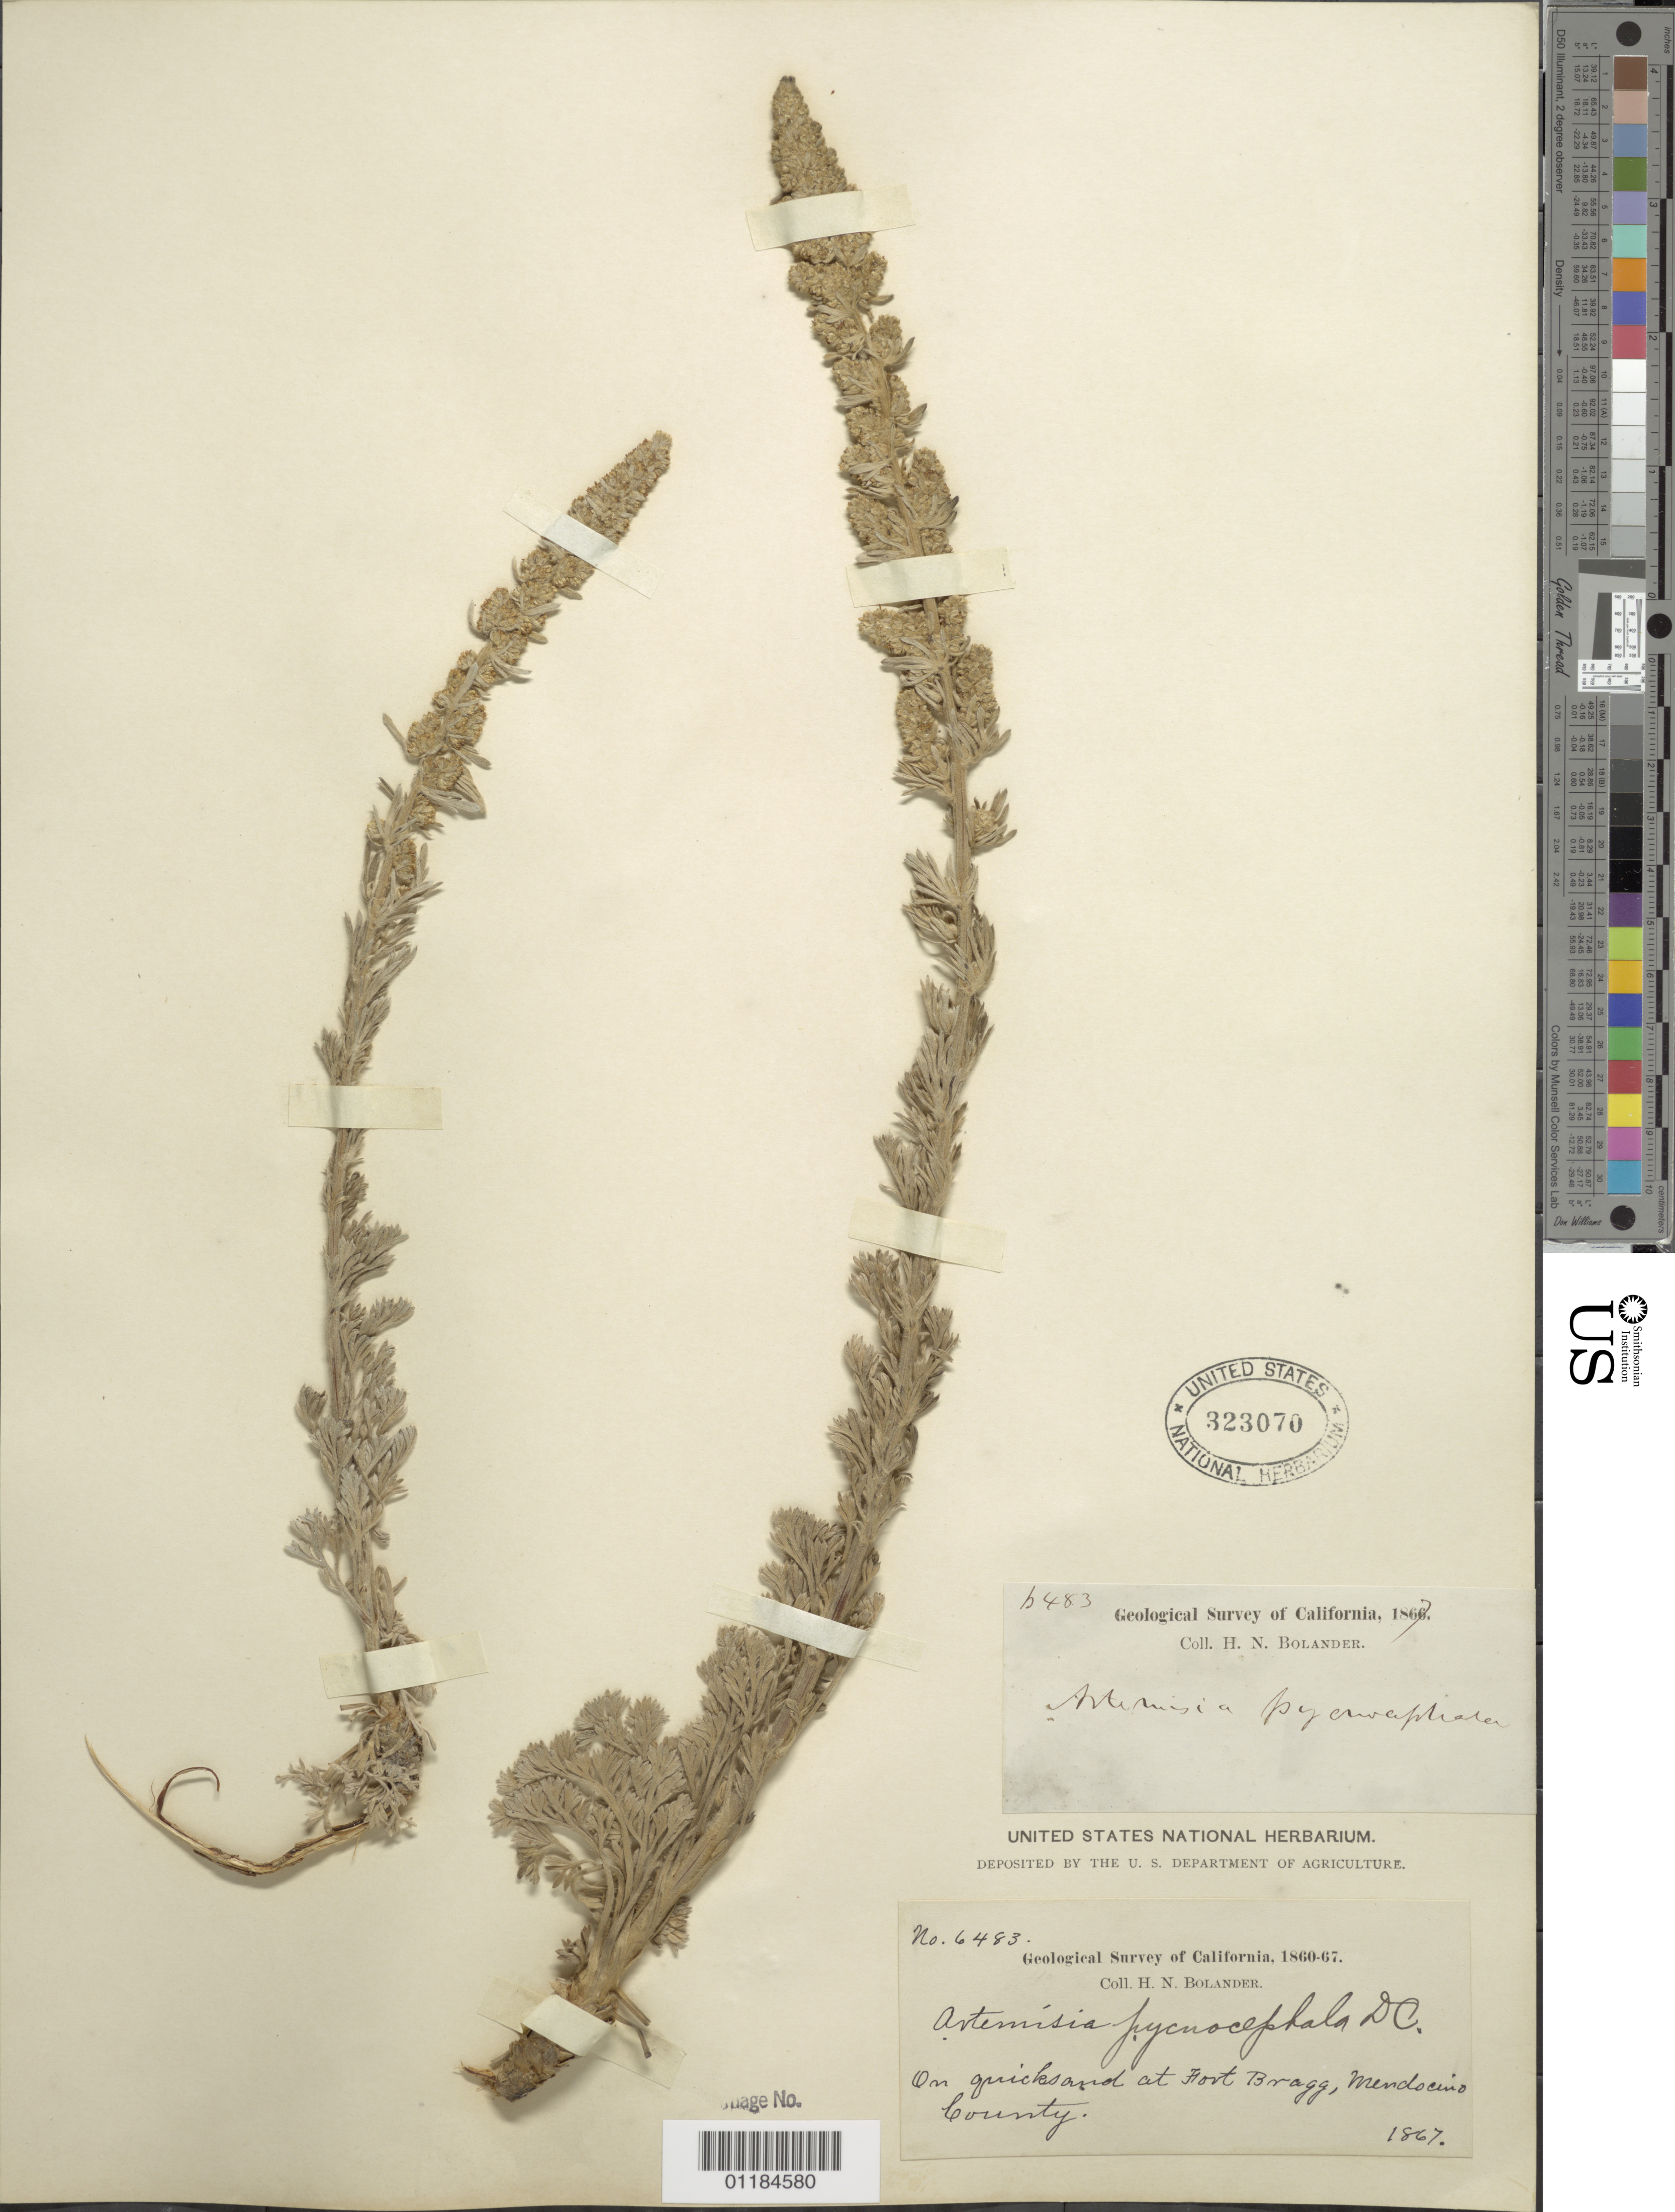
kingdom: Plantae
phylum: Tracheophyta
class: Magnoliopsida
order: Asterales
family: Asteraceae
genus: Artemisia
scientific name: Artemisia pycnocephala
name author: DC.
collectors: H. Bolander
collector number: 6483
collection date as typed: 1867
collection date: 1867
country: United States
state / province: California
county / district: Mendocino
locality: Fort Bragg.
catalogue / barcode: US 323070